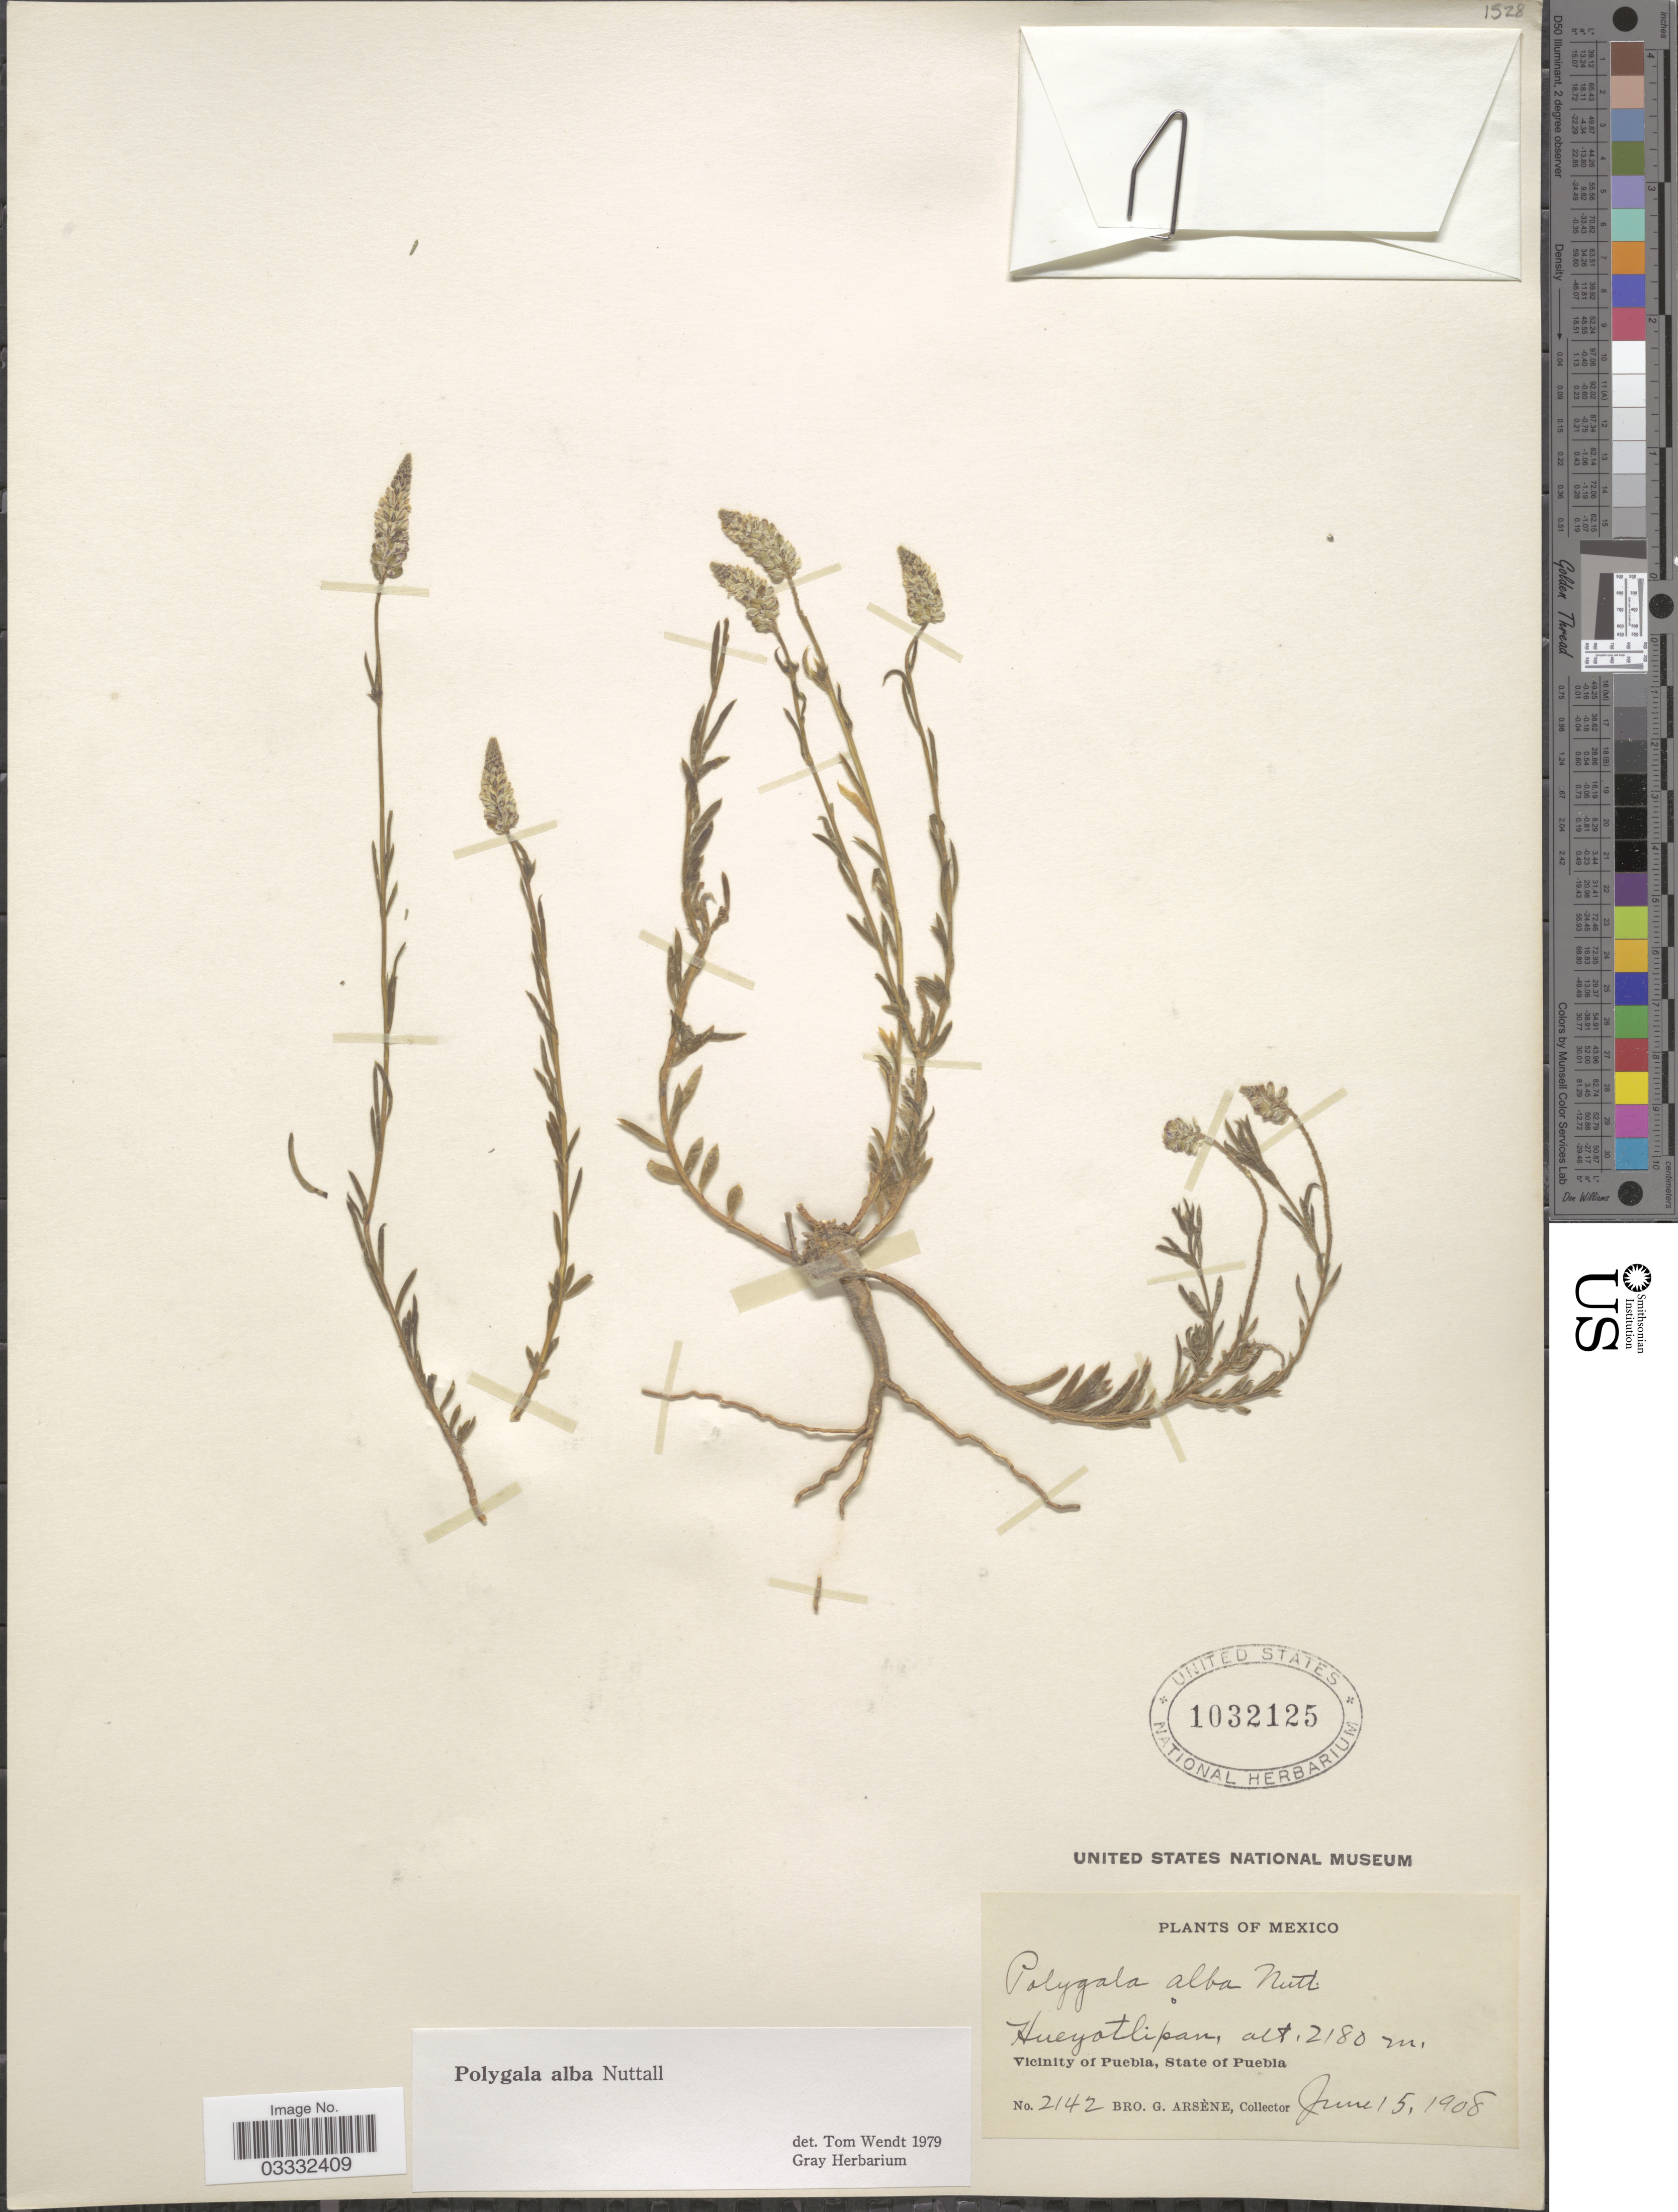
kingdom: Plantae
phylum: Tracheophyta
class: Magnoliopsida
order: Fabales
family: Polygalaceae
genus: Polygala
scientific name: Polygala alba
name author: Nutt.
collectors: Bro. G. Arsène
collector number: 2142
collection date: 1908-06-15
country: Mexico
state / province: Puebla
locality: Hueyotlipan. Vicinity of Puebla.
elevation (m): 2180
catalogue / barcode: US 1032125